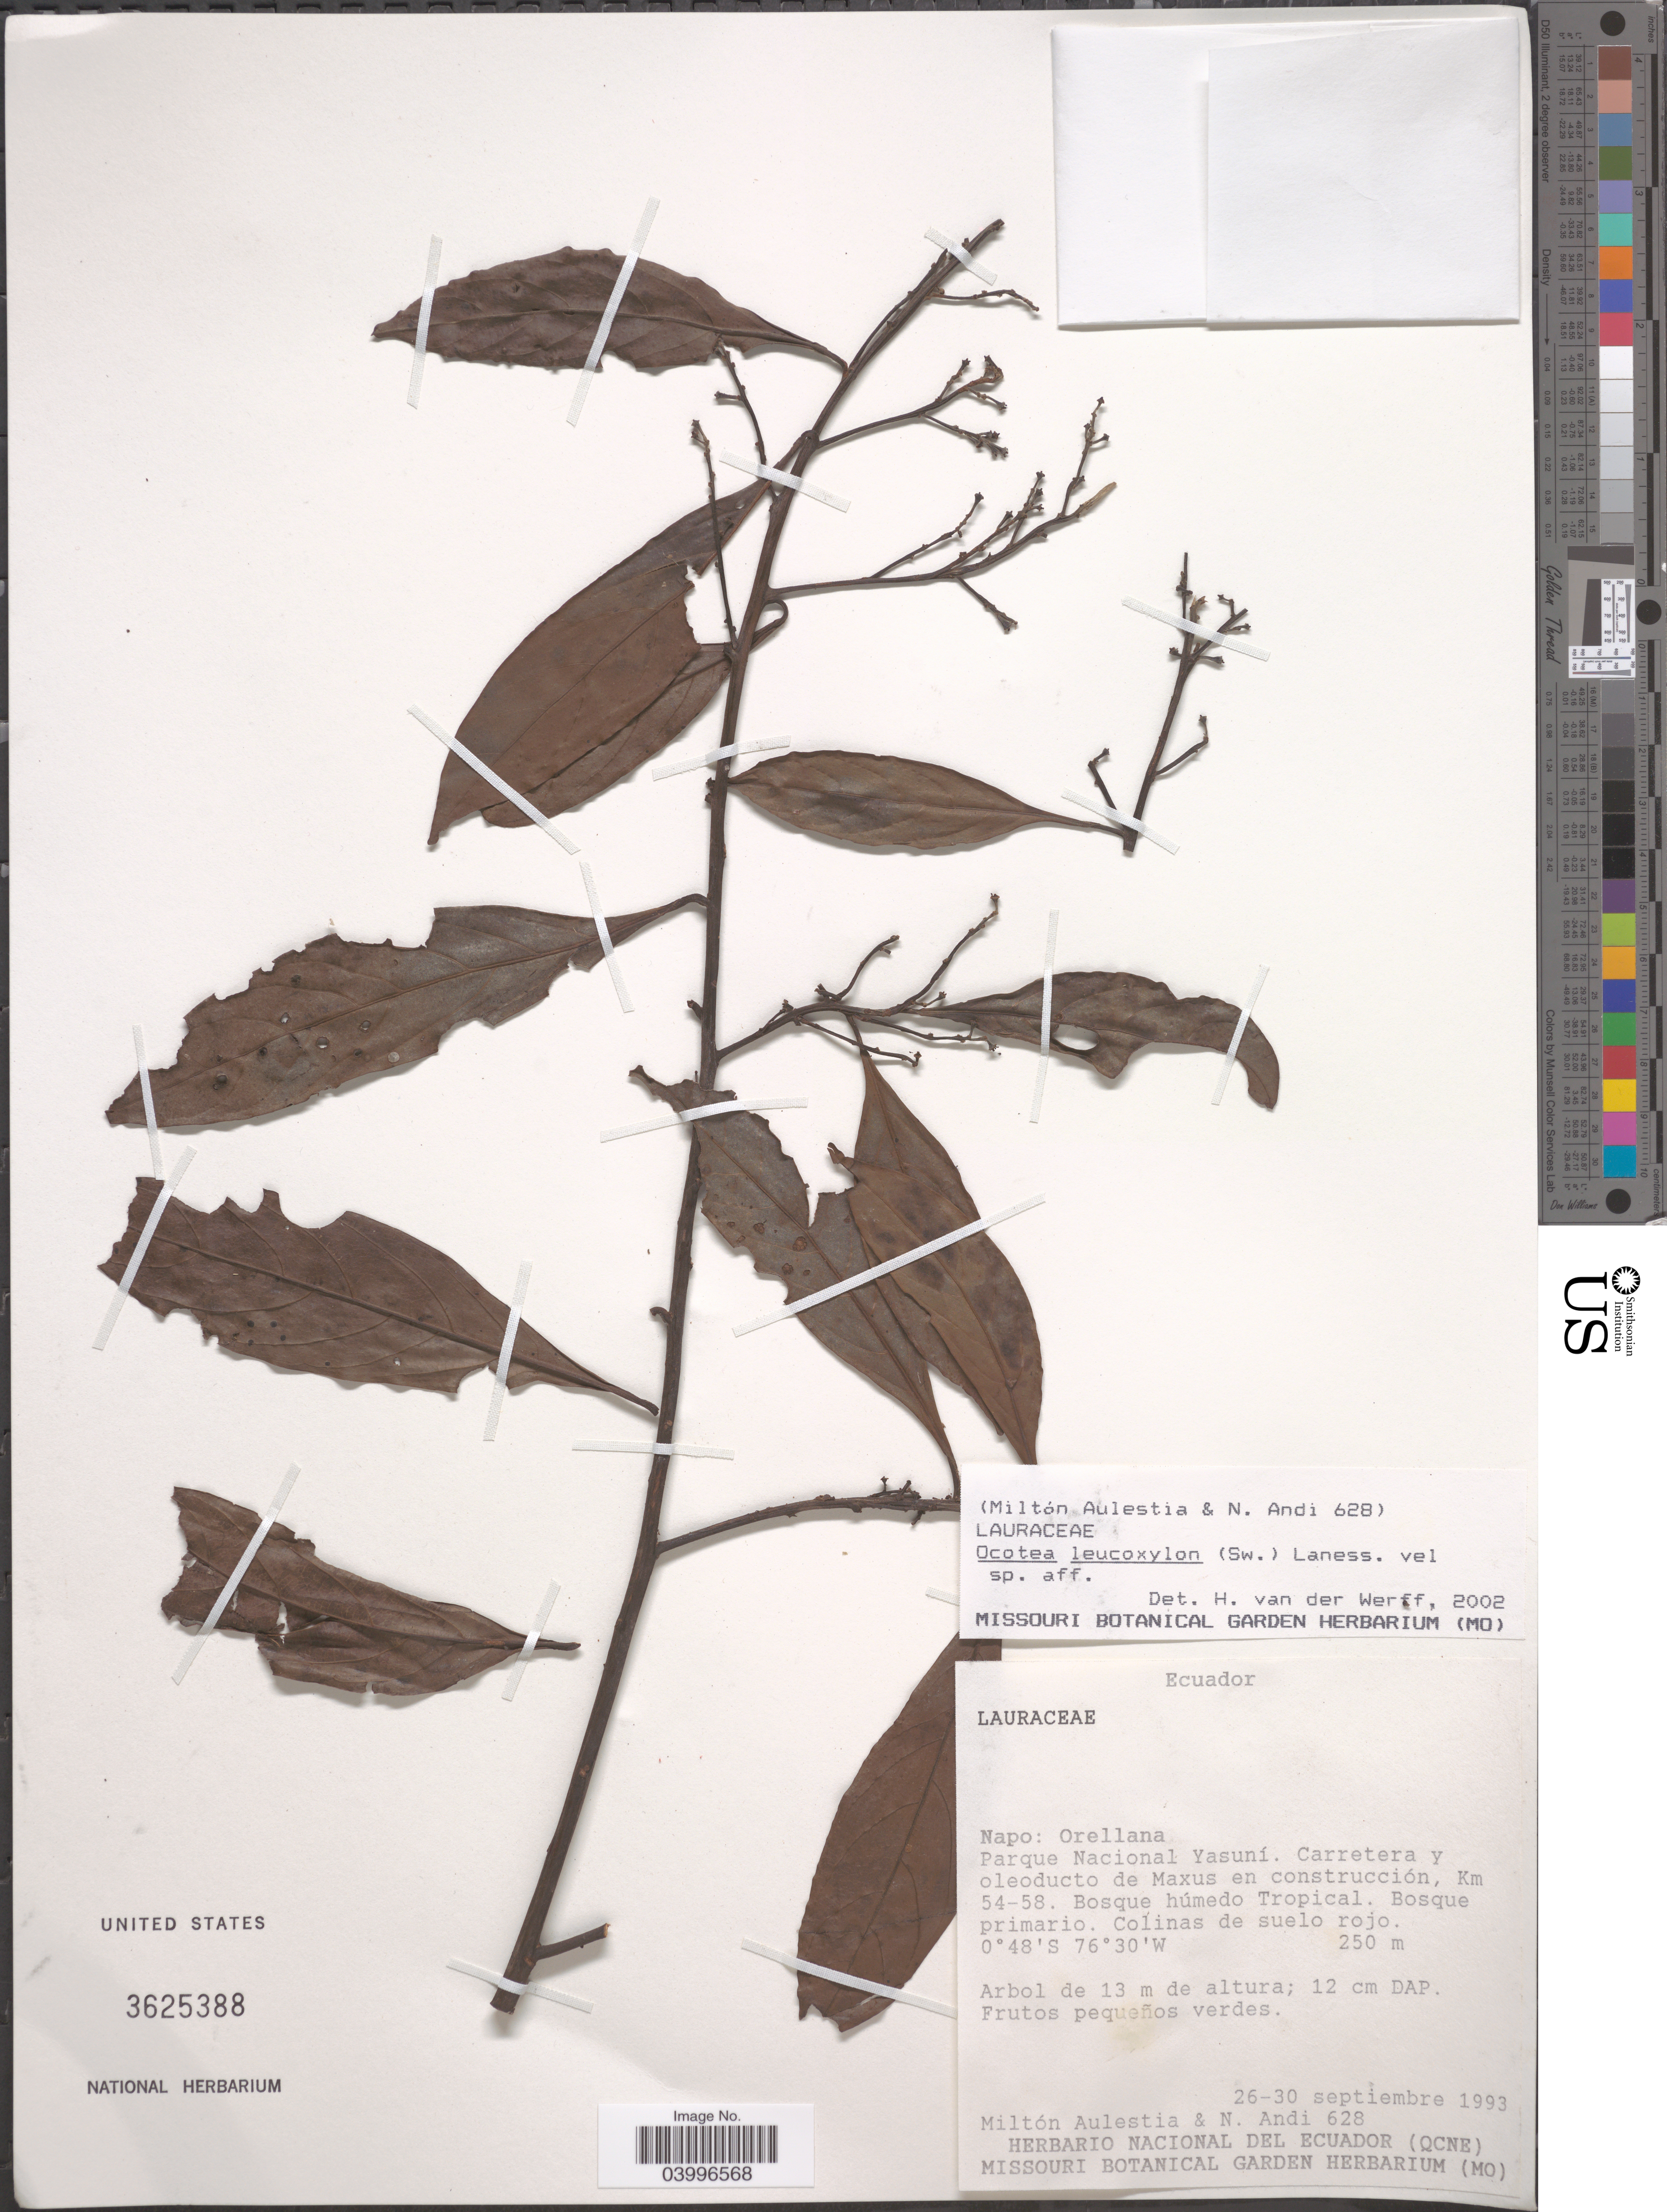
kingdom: Plantae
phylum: Tracheophyta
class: Magnoliopsida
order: Laurales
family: Lauraceae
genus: Ocotea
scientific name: Ocotea leucoxylon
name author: (Sw.) Laness.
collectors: M. Aulestia & N. Andi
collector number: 628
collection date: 1993-09-26/1993-09-30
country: Ecuador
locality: Napo: Orellana. Parque Nacional Yasuní. Carretera y oleoducto de Maxus en construcción, Km 54-58. Bosque húmedo Tropical.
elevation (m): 250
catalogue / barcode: US 3625388